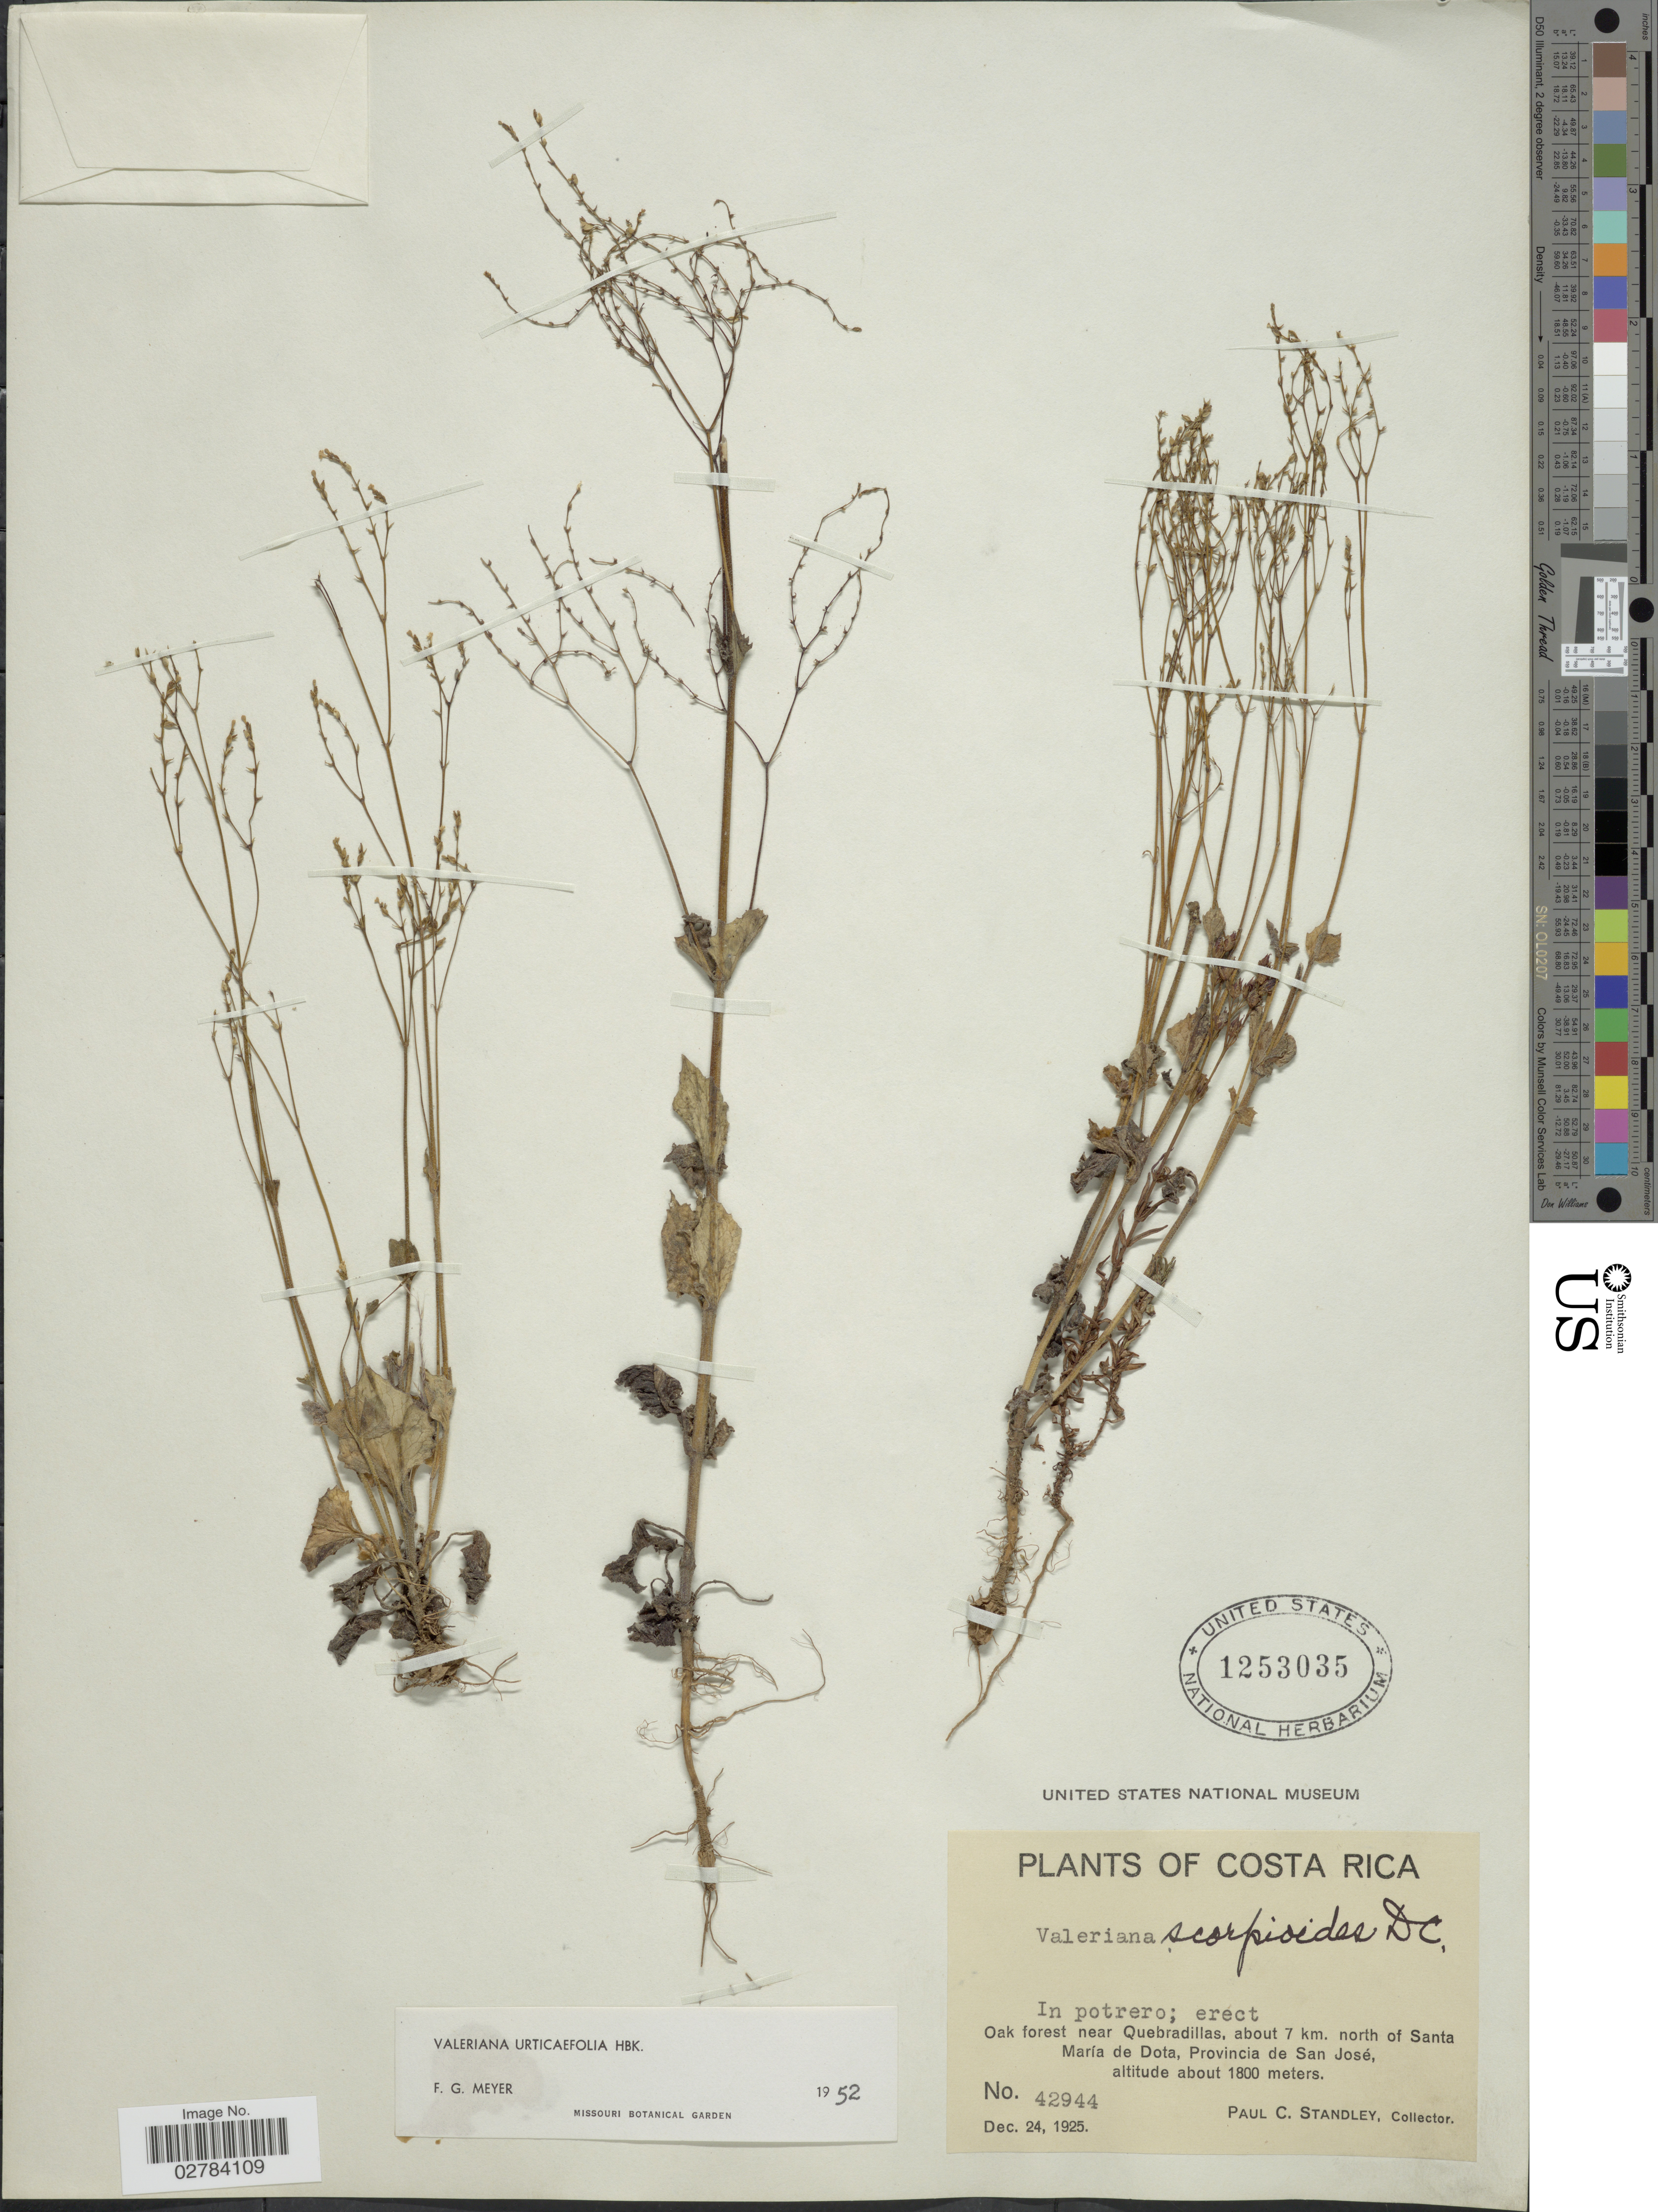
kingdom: Plantae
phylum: Tracheophyta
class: Magnoliopsida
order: Dipsacales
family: Caprifoliaceae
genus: Valeriana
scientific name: Valeriana urticaefolia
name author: Kunth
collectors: P. C. Standley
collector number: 42944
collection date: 1925-12-24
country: Costa Rica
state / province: San José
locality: Oak forest near Quebradillas, about 7 km. north of Santa María de Dota.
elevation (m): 1800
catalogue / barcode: US 1253035